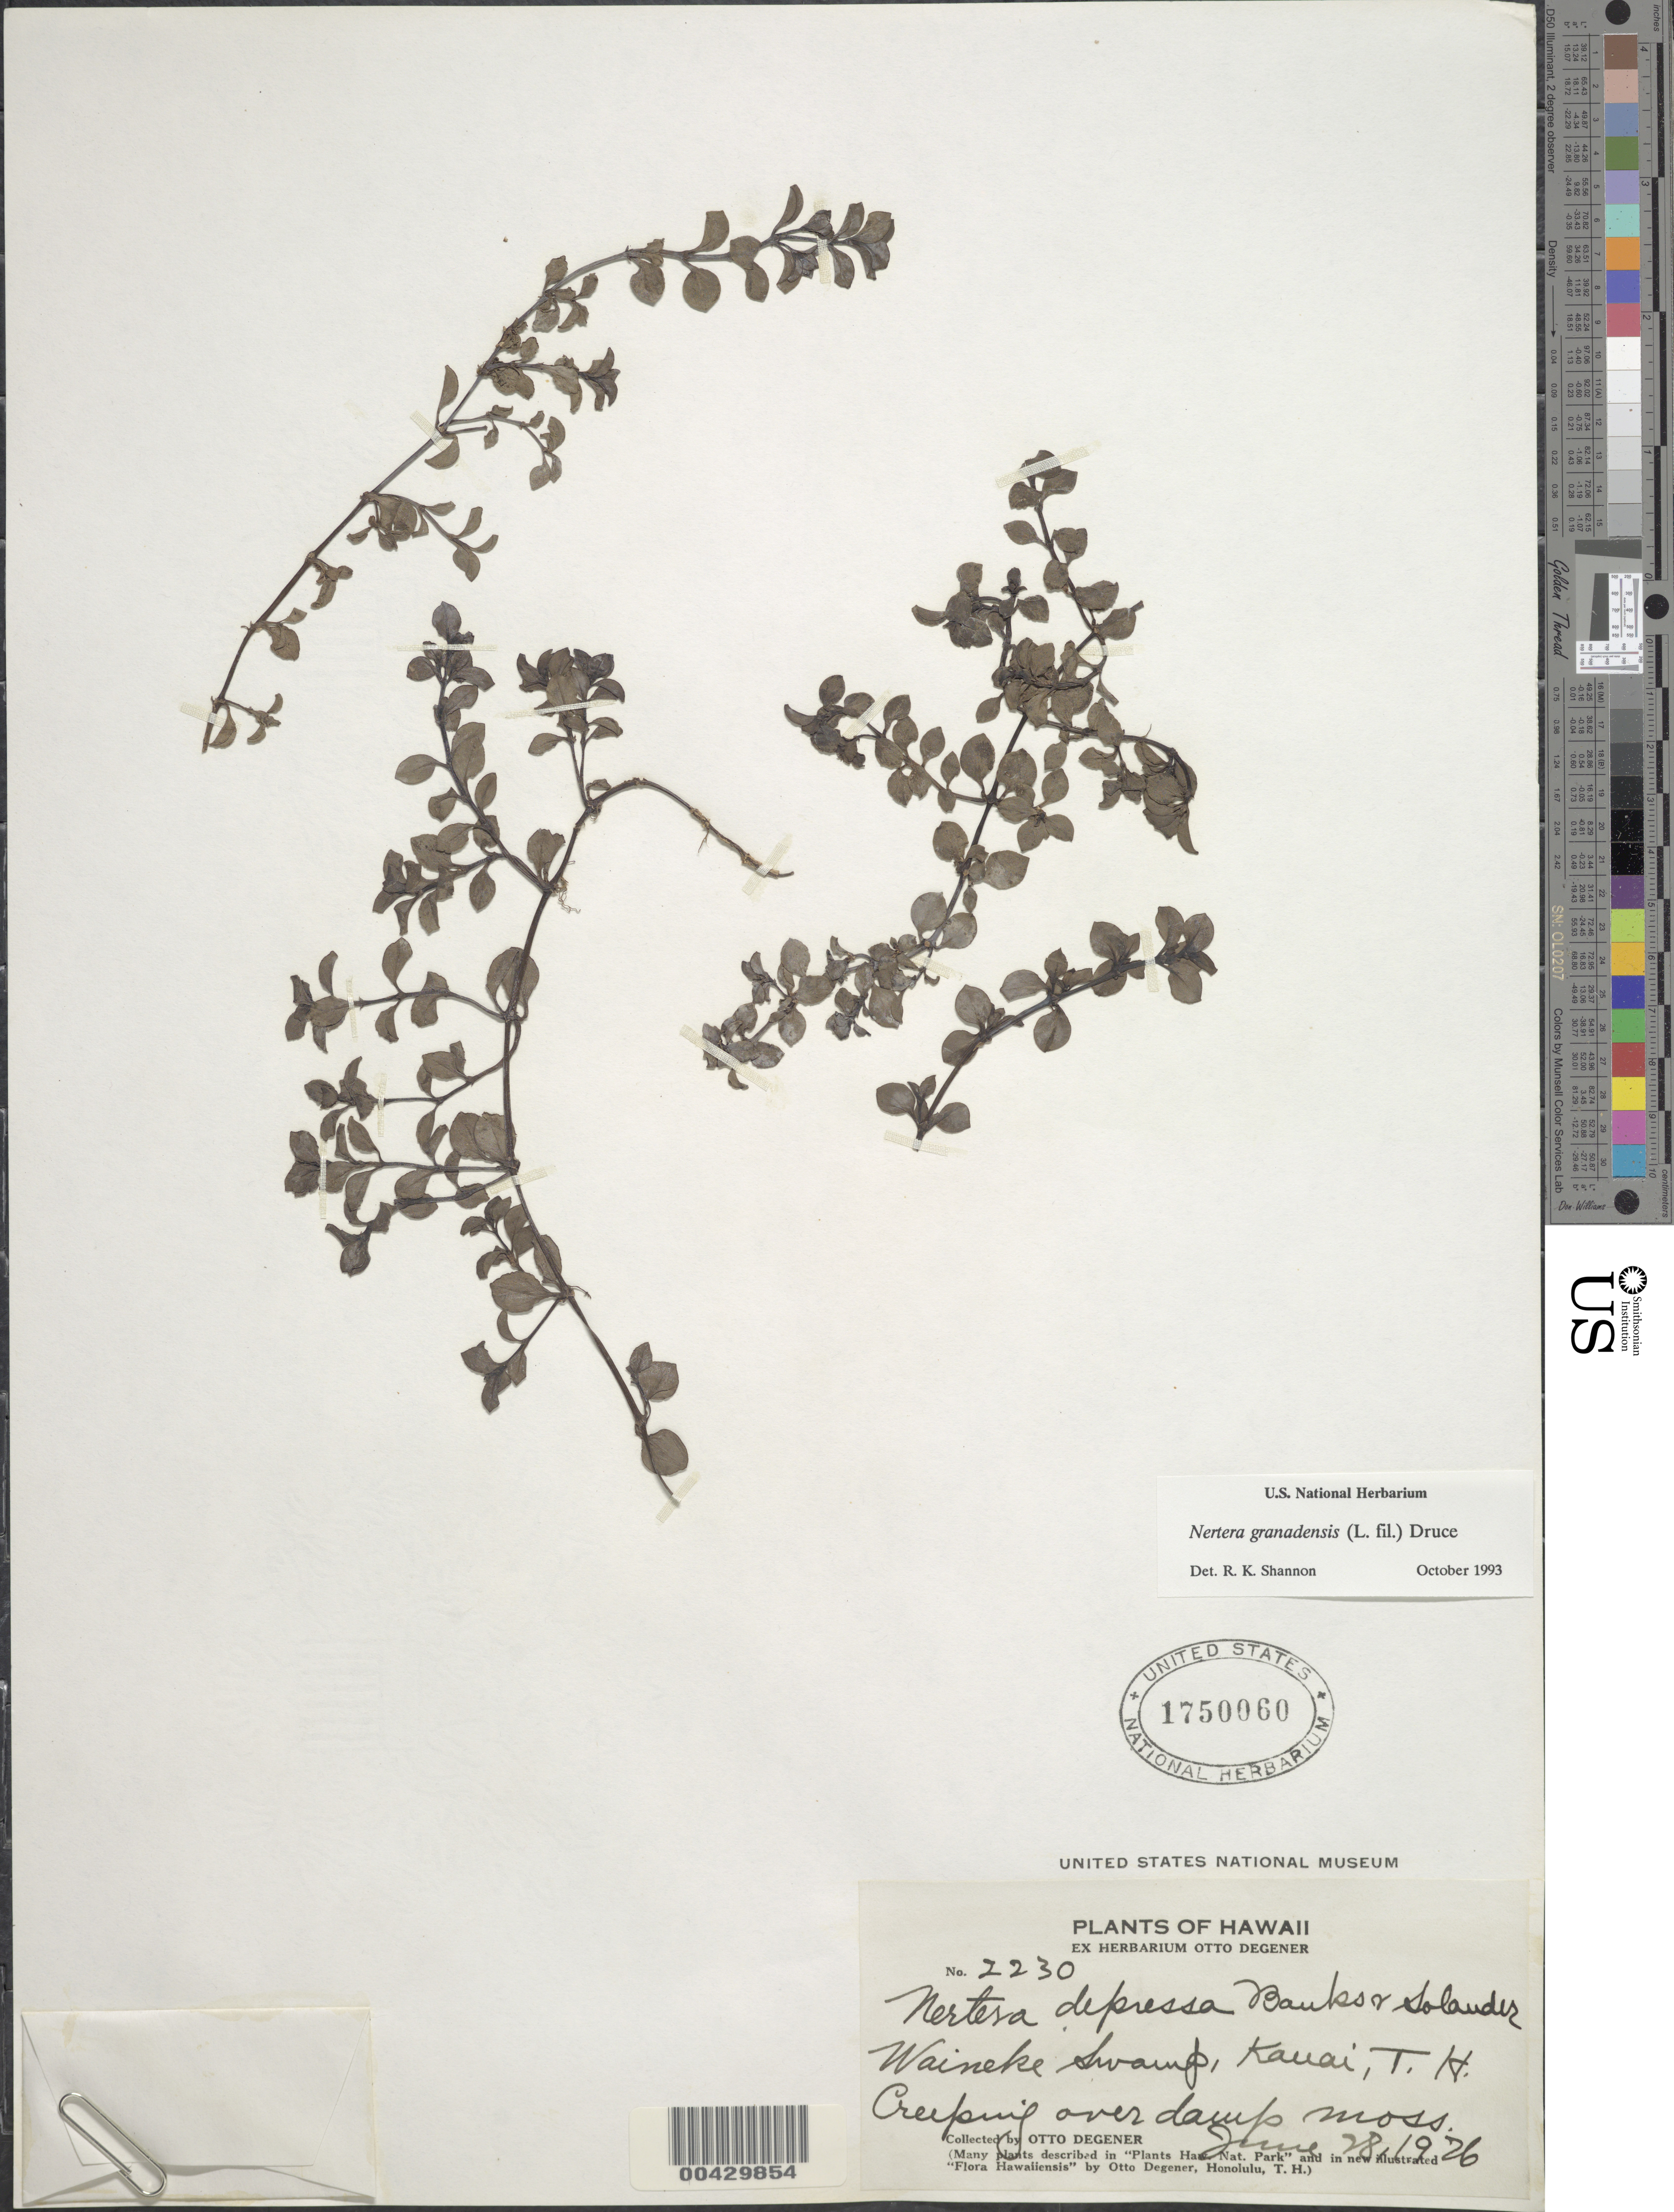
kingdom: Plantae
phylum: Tracheophyta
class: Magnoliopsida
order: Gentianales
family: Rubiaceae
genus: Nertera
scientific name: Nertera granadensis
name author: (Mutis ex L. f.) Druce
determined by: Shannon, R. K., (UNITED STATES)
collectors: O. Degener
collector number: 2230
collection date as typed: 28 Jun 1926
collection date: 1926-06-28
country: United States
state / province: Hawaii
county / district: Kauai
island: Kaua'i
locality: Waineke Swamp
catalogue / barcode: US 1750060